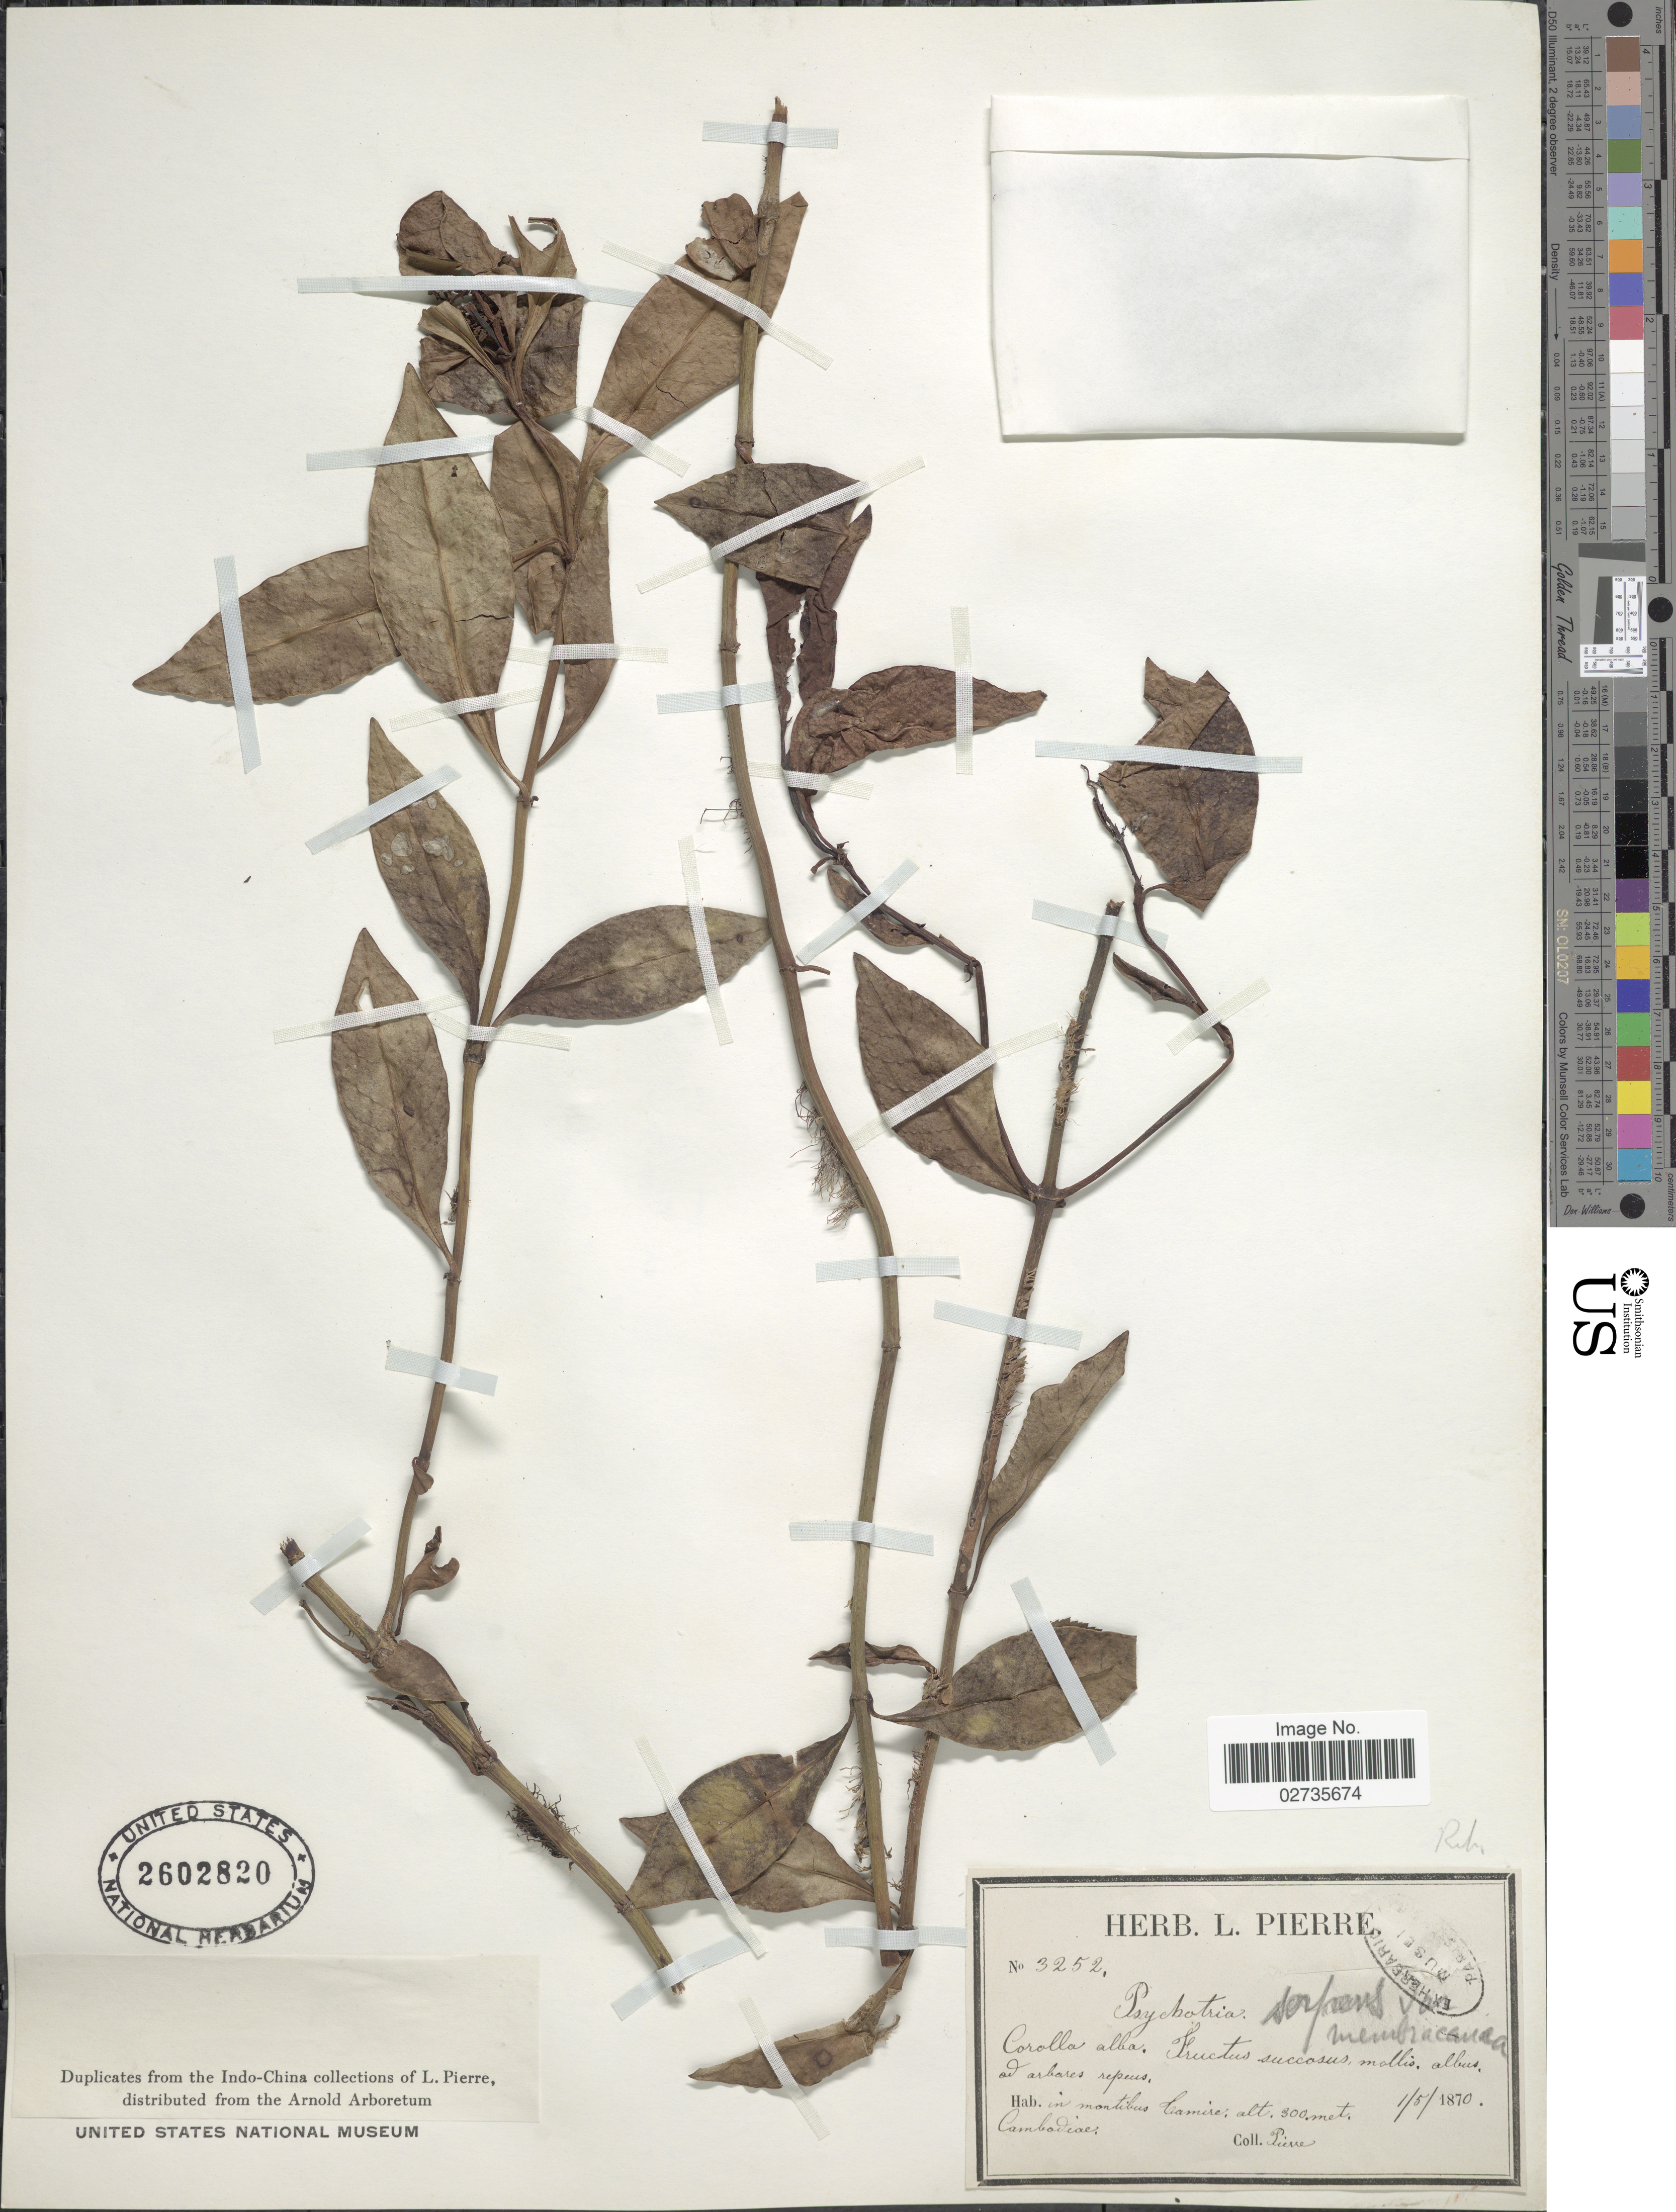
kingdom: Plantae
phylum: Tracheophyta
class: Magnoliopsida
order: Gentianales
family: Rubiaceae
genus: Psychotria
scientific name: Psychotria serpens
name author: L.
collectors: L. Pierre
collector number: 3252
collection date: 1870-05-01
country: Cambodia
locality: In montibus Camire [interpreted]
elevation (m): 300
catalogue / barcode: US 2602820